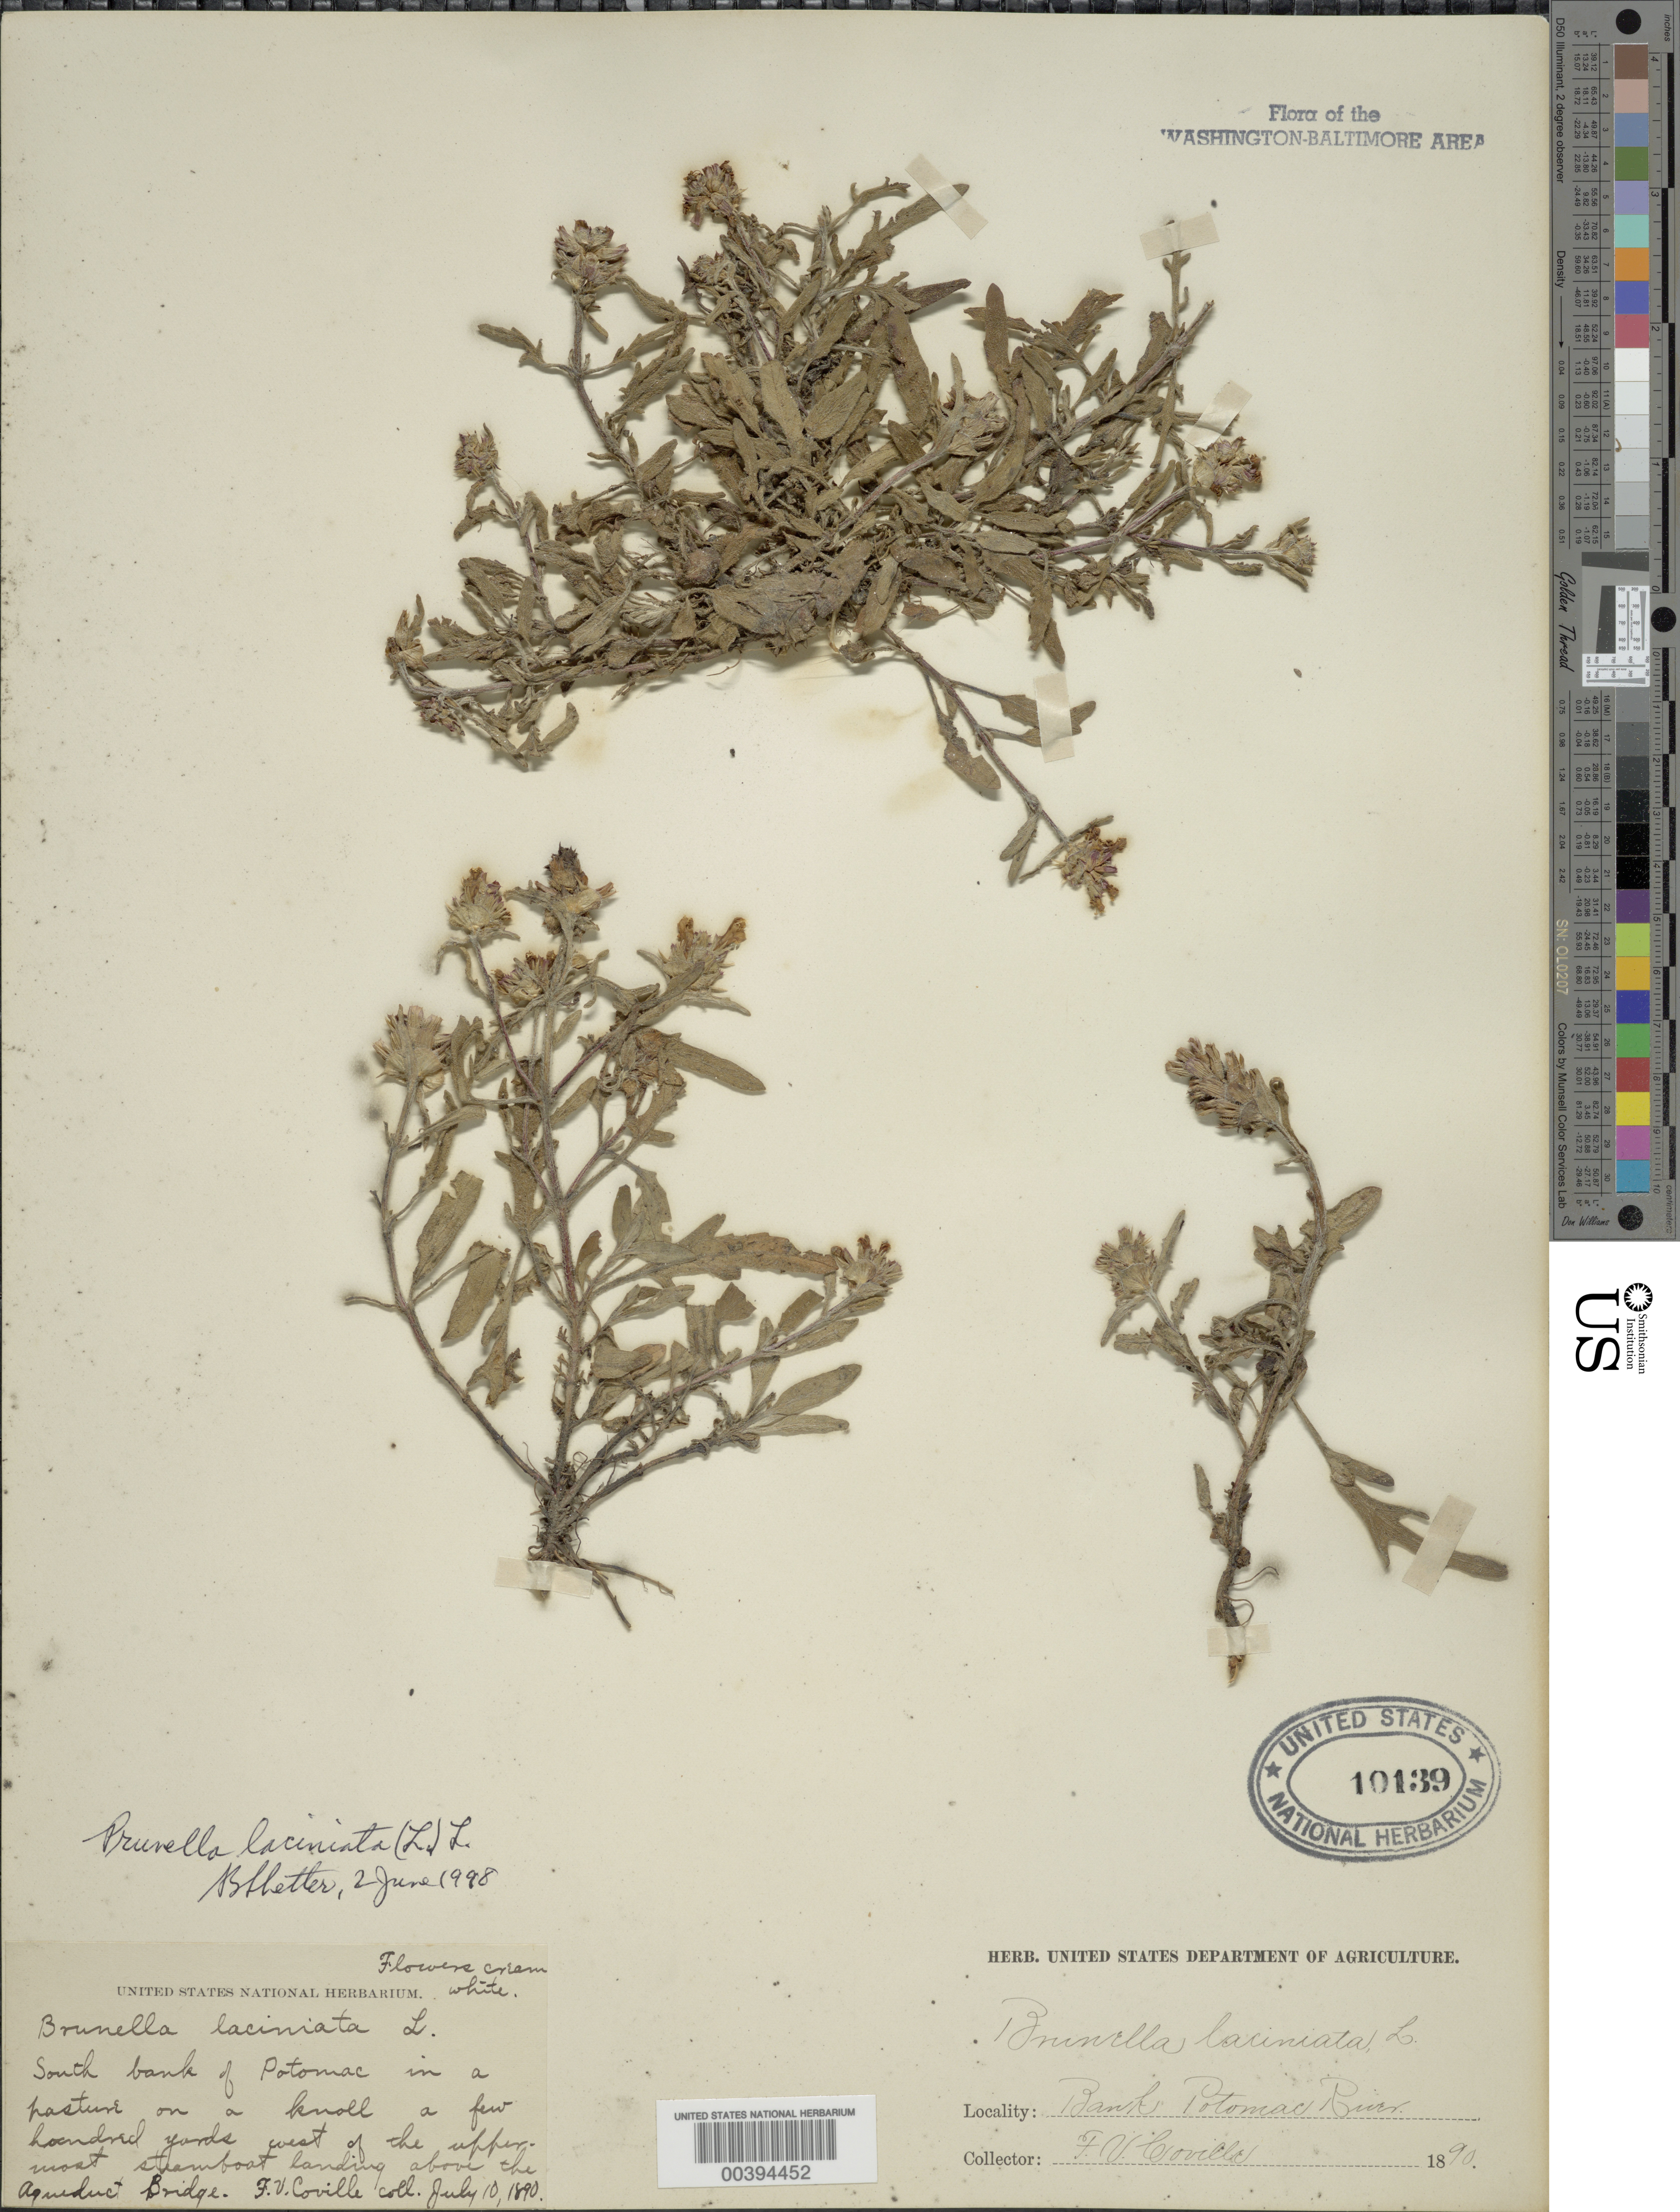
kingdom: Plantae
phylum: Tracheophyta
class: Magnoliopsida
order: Lamiales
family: Lamiaceae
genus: Prunella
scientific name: Prunella laciniata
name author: (L.) L.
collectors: F. V. Coville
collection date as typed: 10 Jul 1890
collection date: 1890-07-10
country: United States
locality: Potomac River, above Aqueduct Bridge near Steamboat Landing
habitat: River bank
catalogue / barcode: US 10139